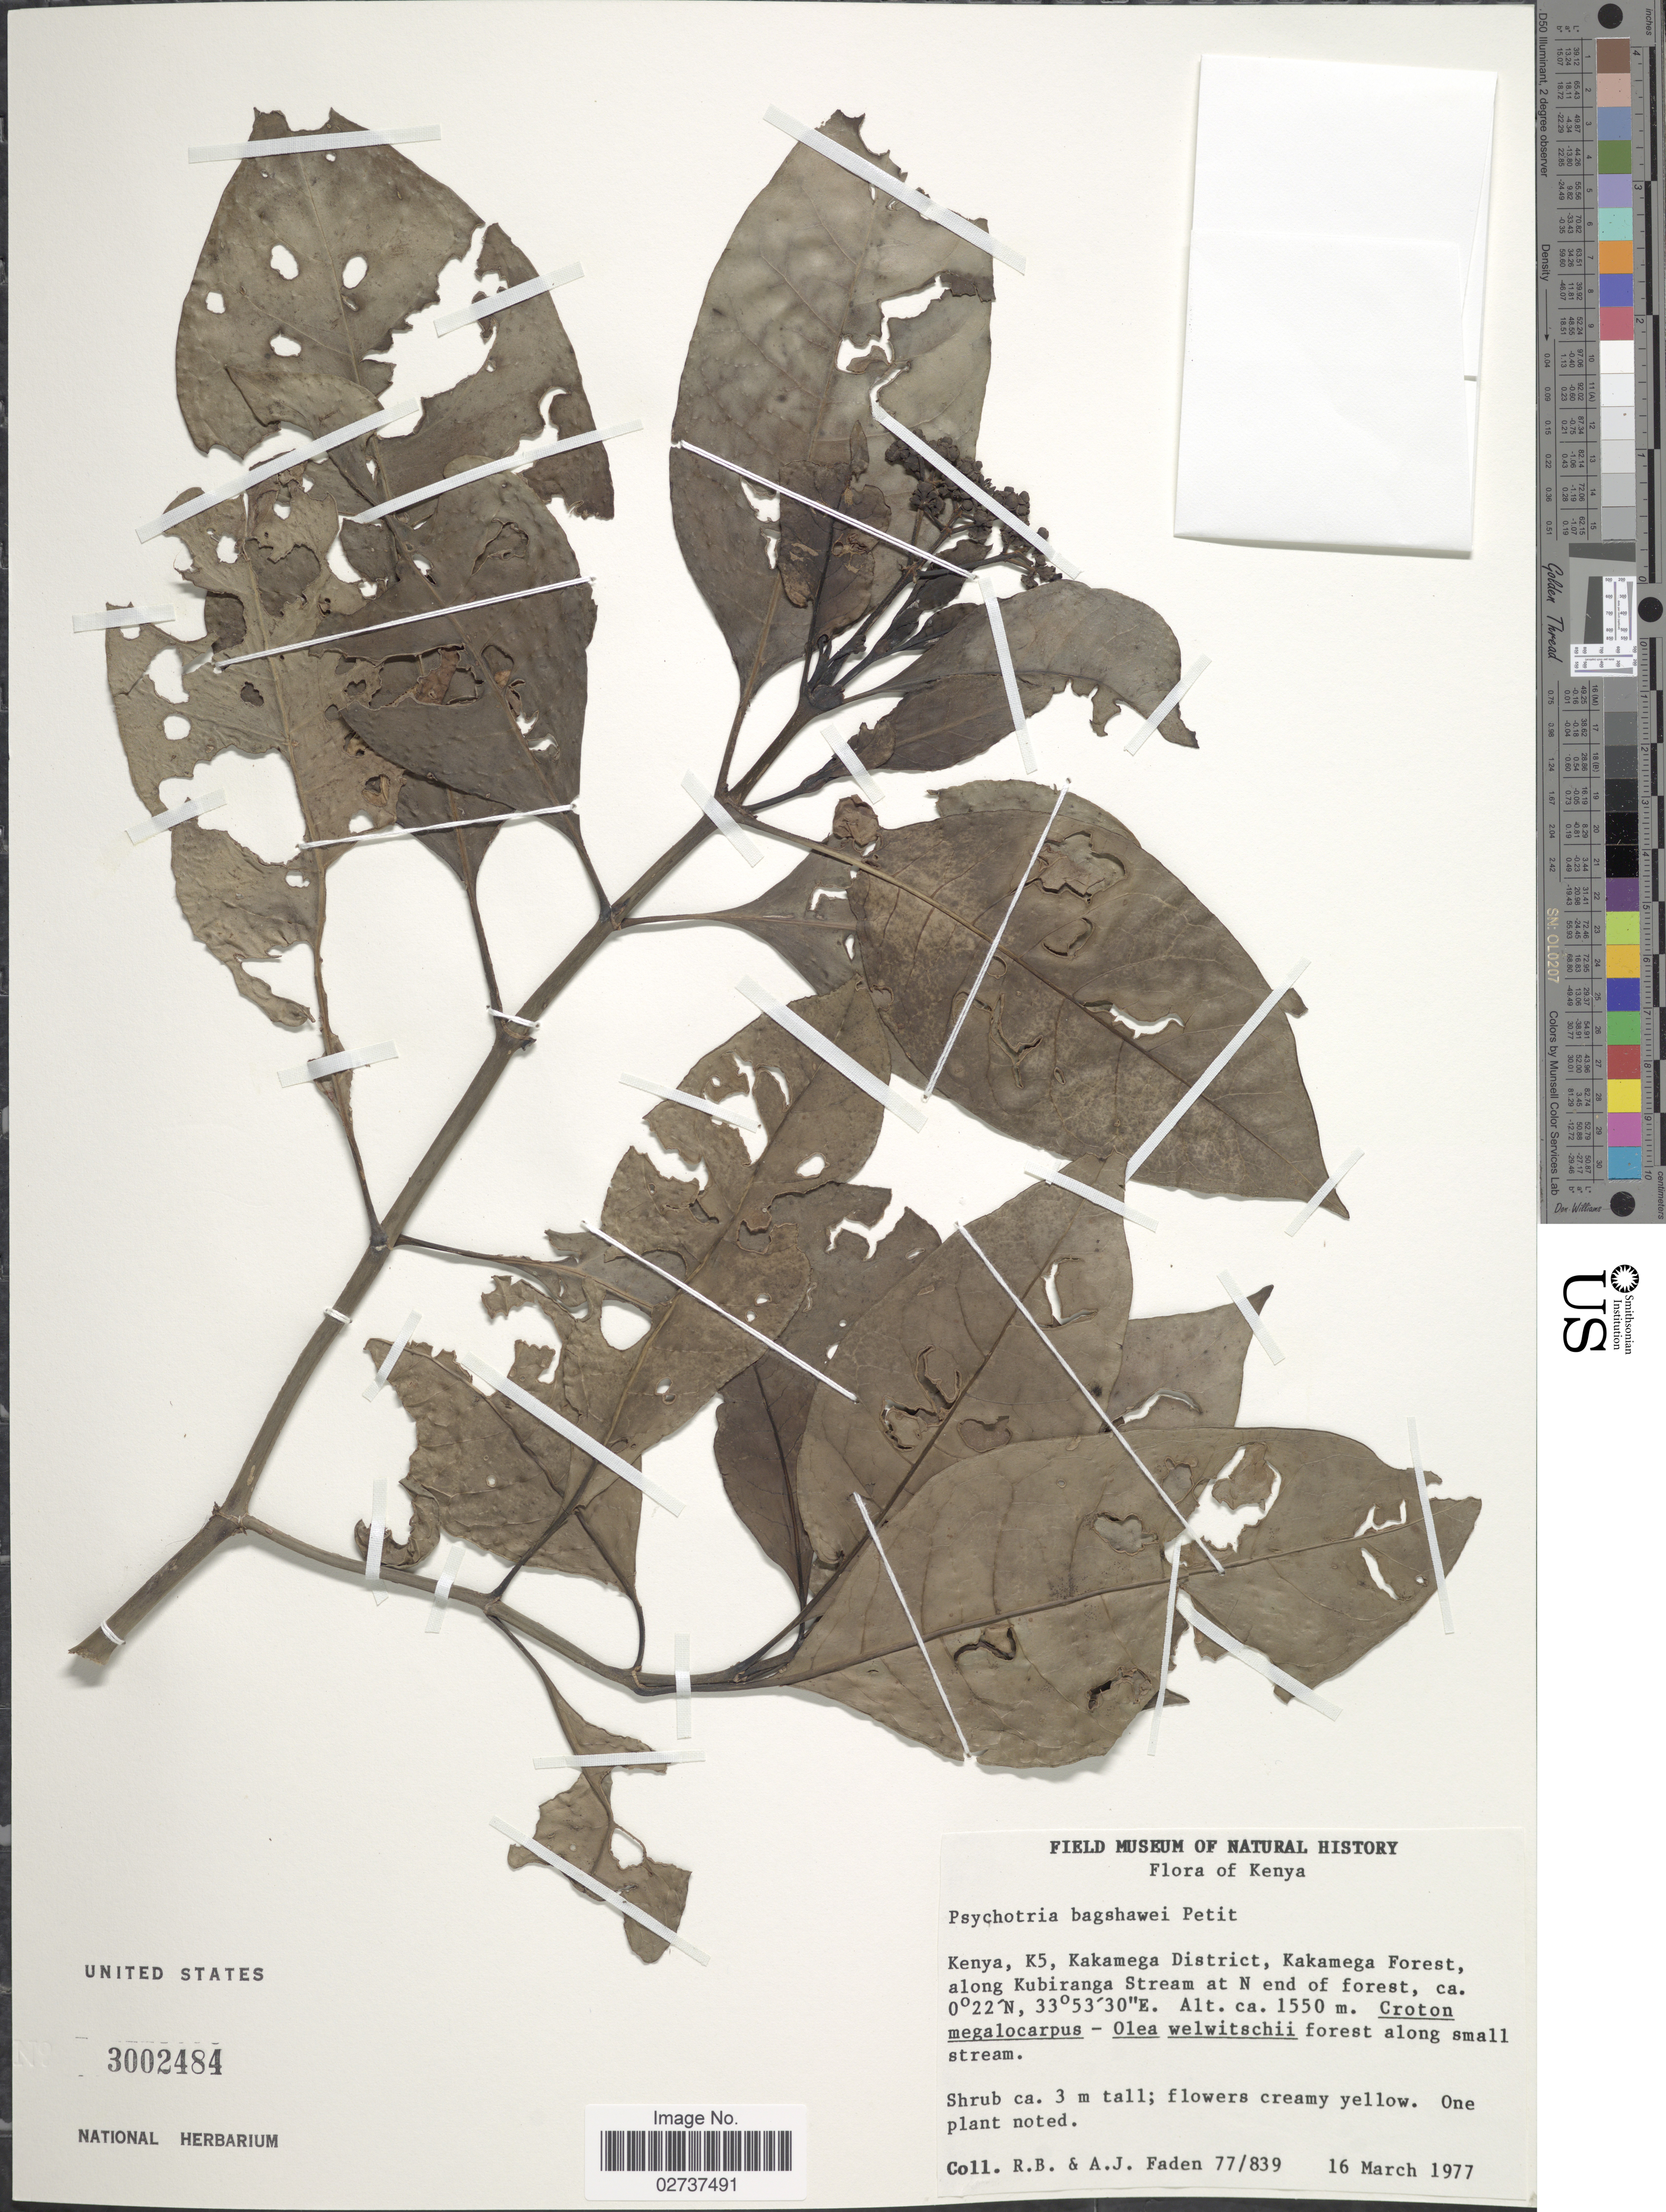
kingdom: Plantae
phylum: Tracheophyta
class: Magnoliopsida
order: Gentianales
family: Rubiaceae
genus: Psychotria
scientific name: Psychotria bagshawei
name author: E.M.A. Petit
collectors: R. B. Faden & A. J. Faden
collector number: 77/839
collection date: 1977-03-16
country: Kenya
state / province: Kakamega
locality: K5, Kakemega Forest, along Kubiranga Stream at N end of forest, along small stream.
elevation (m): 1550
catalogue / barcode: US 3002484